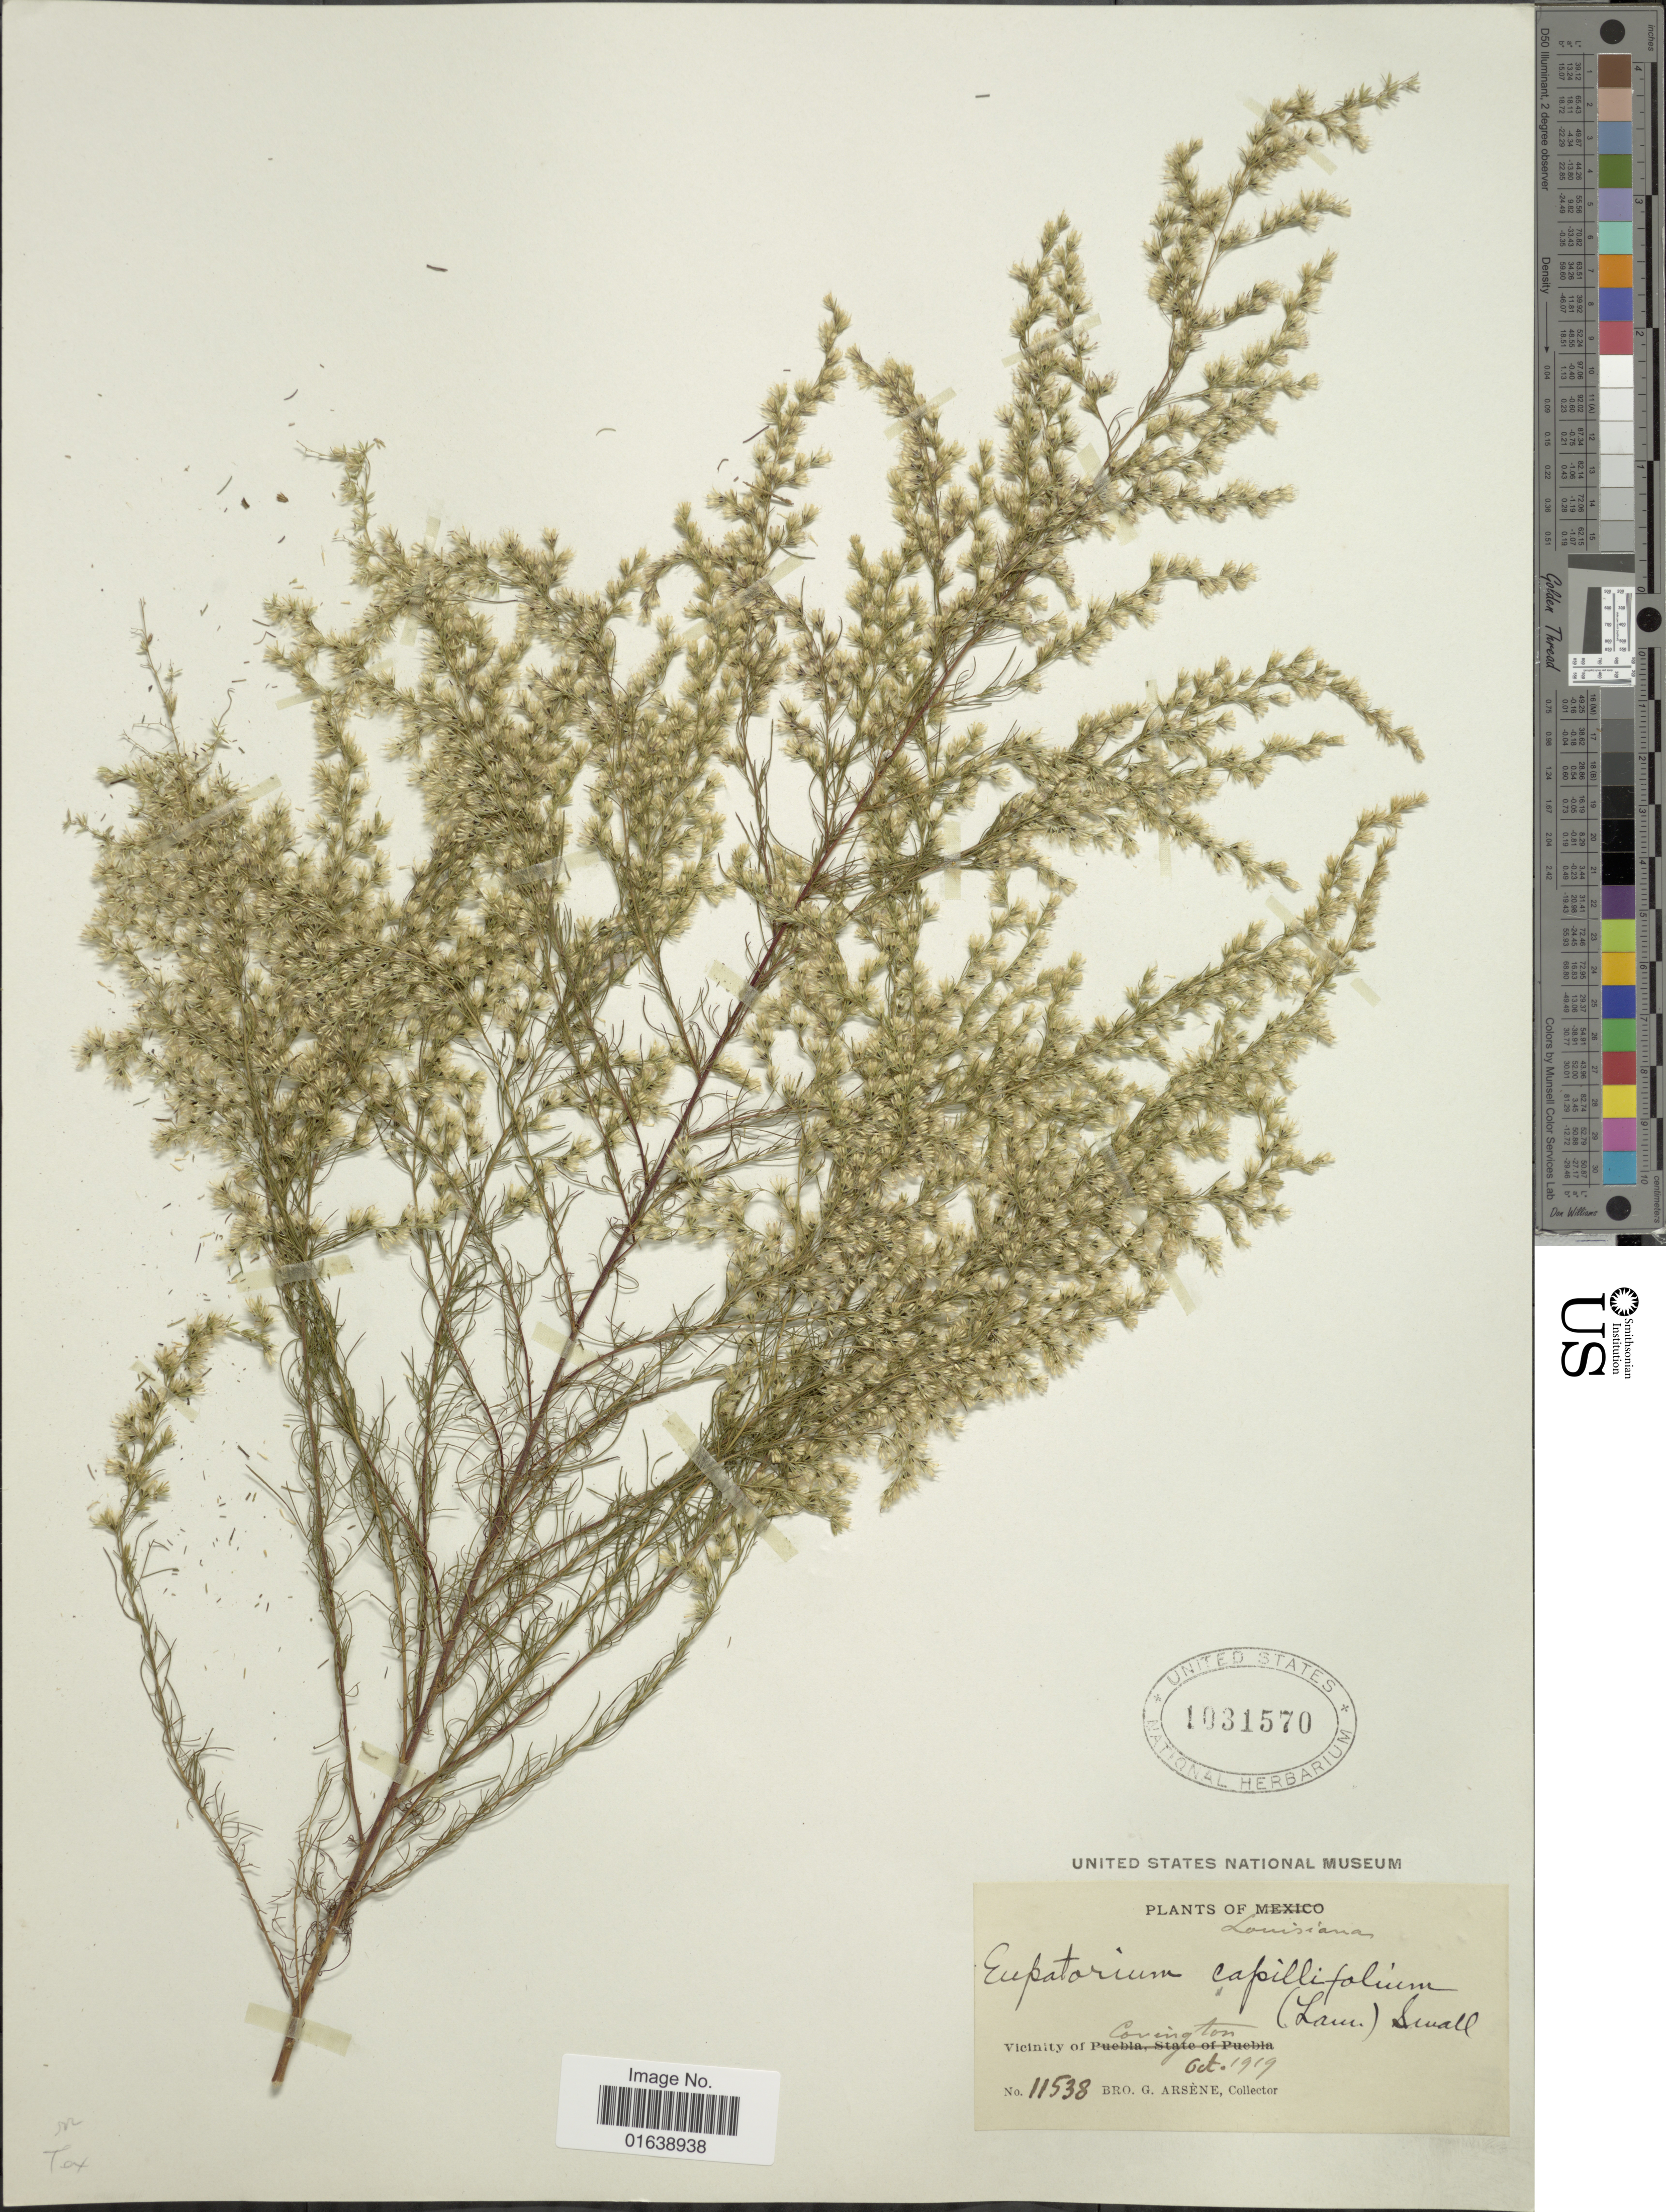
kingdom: Plantae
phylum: Tracheophyta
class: Magnoliopsida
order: Asterales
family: Asteraceae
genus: Eupatorium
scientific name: Eupatorium capillifolium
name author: (Lam.) Small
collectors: Bro. G. Arsène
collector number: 11538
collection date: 1919-10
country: United States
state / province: Louisiana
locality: Louisiana. Vicinity of Covington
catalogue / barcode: US 1031570